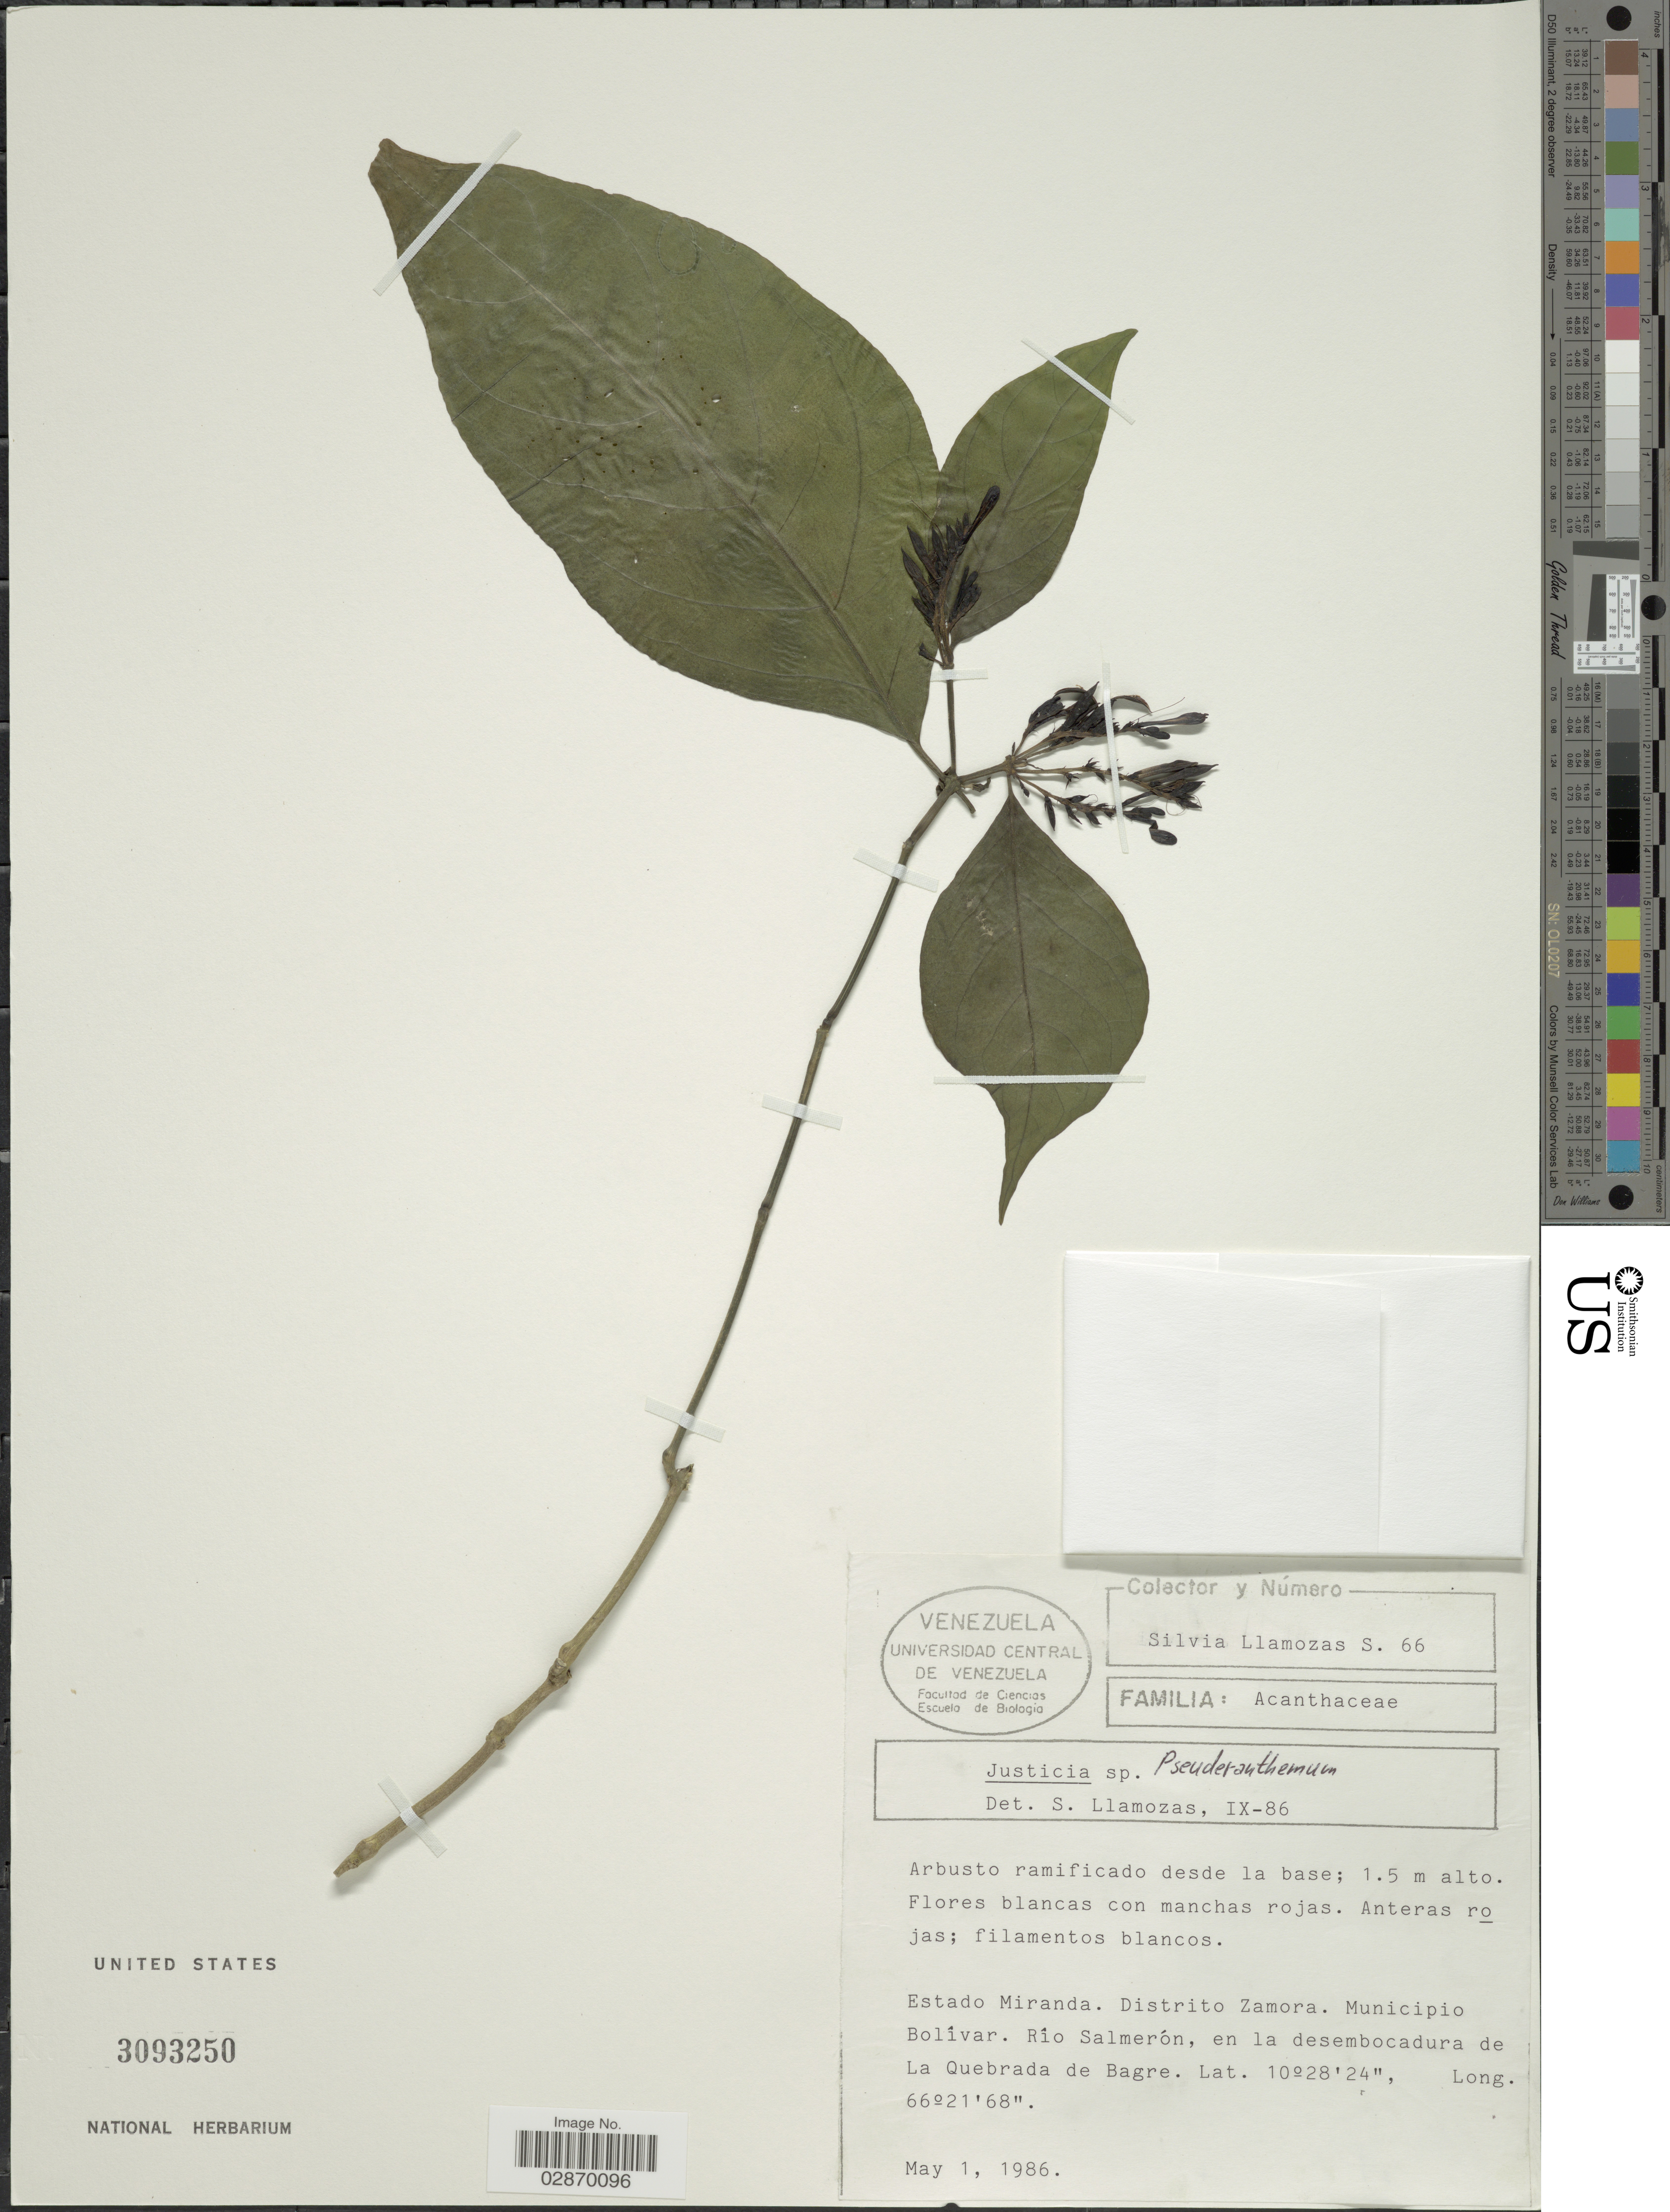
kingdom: Plantae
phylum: Tracheophyta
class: Magnoliopsida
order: Lamiales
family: Acanthaceae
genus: Pseuderanthemum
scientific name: Pseuderanthemum sp.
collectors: S. Llamozas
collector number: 66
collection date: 1986-05-01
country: Venezuela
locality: Estado Miranda, Distrito Zamora, Municipio Bolívar, Río Salmerón, en la desembocadura de La Quebrada de Bagre.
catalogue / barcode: US 3093250